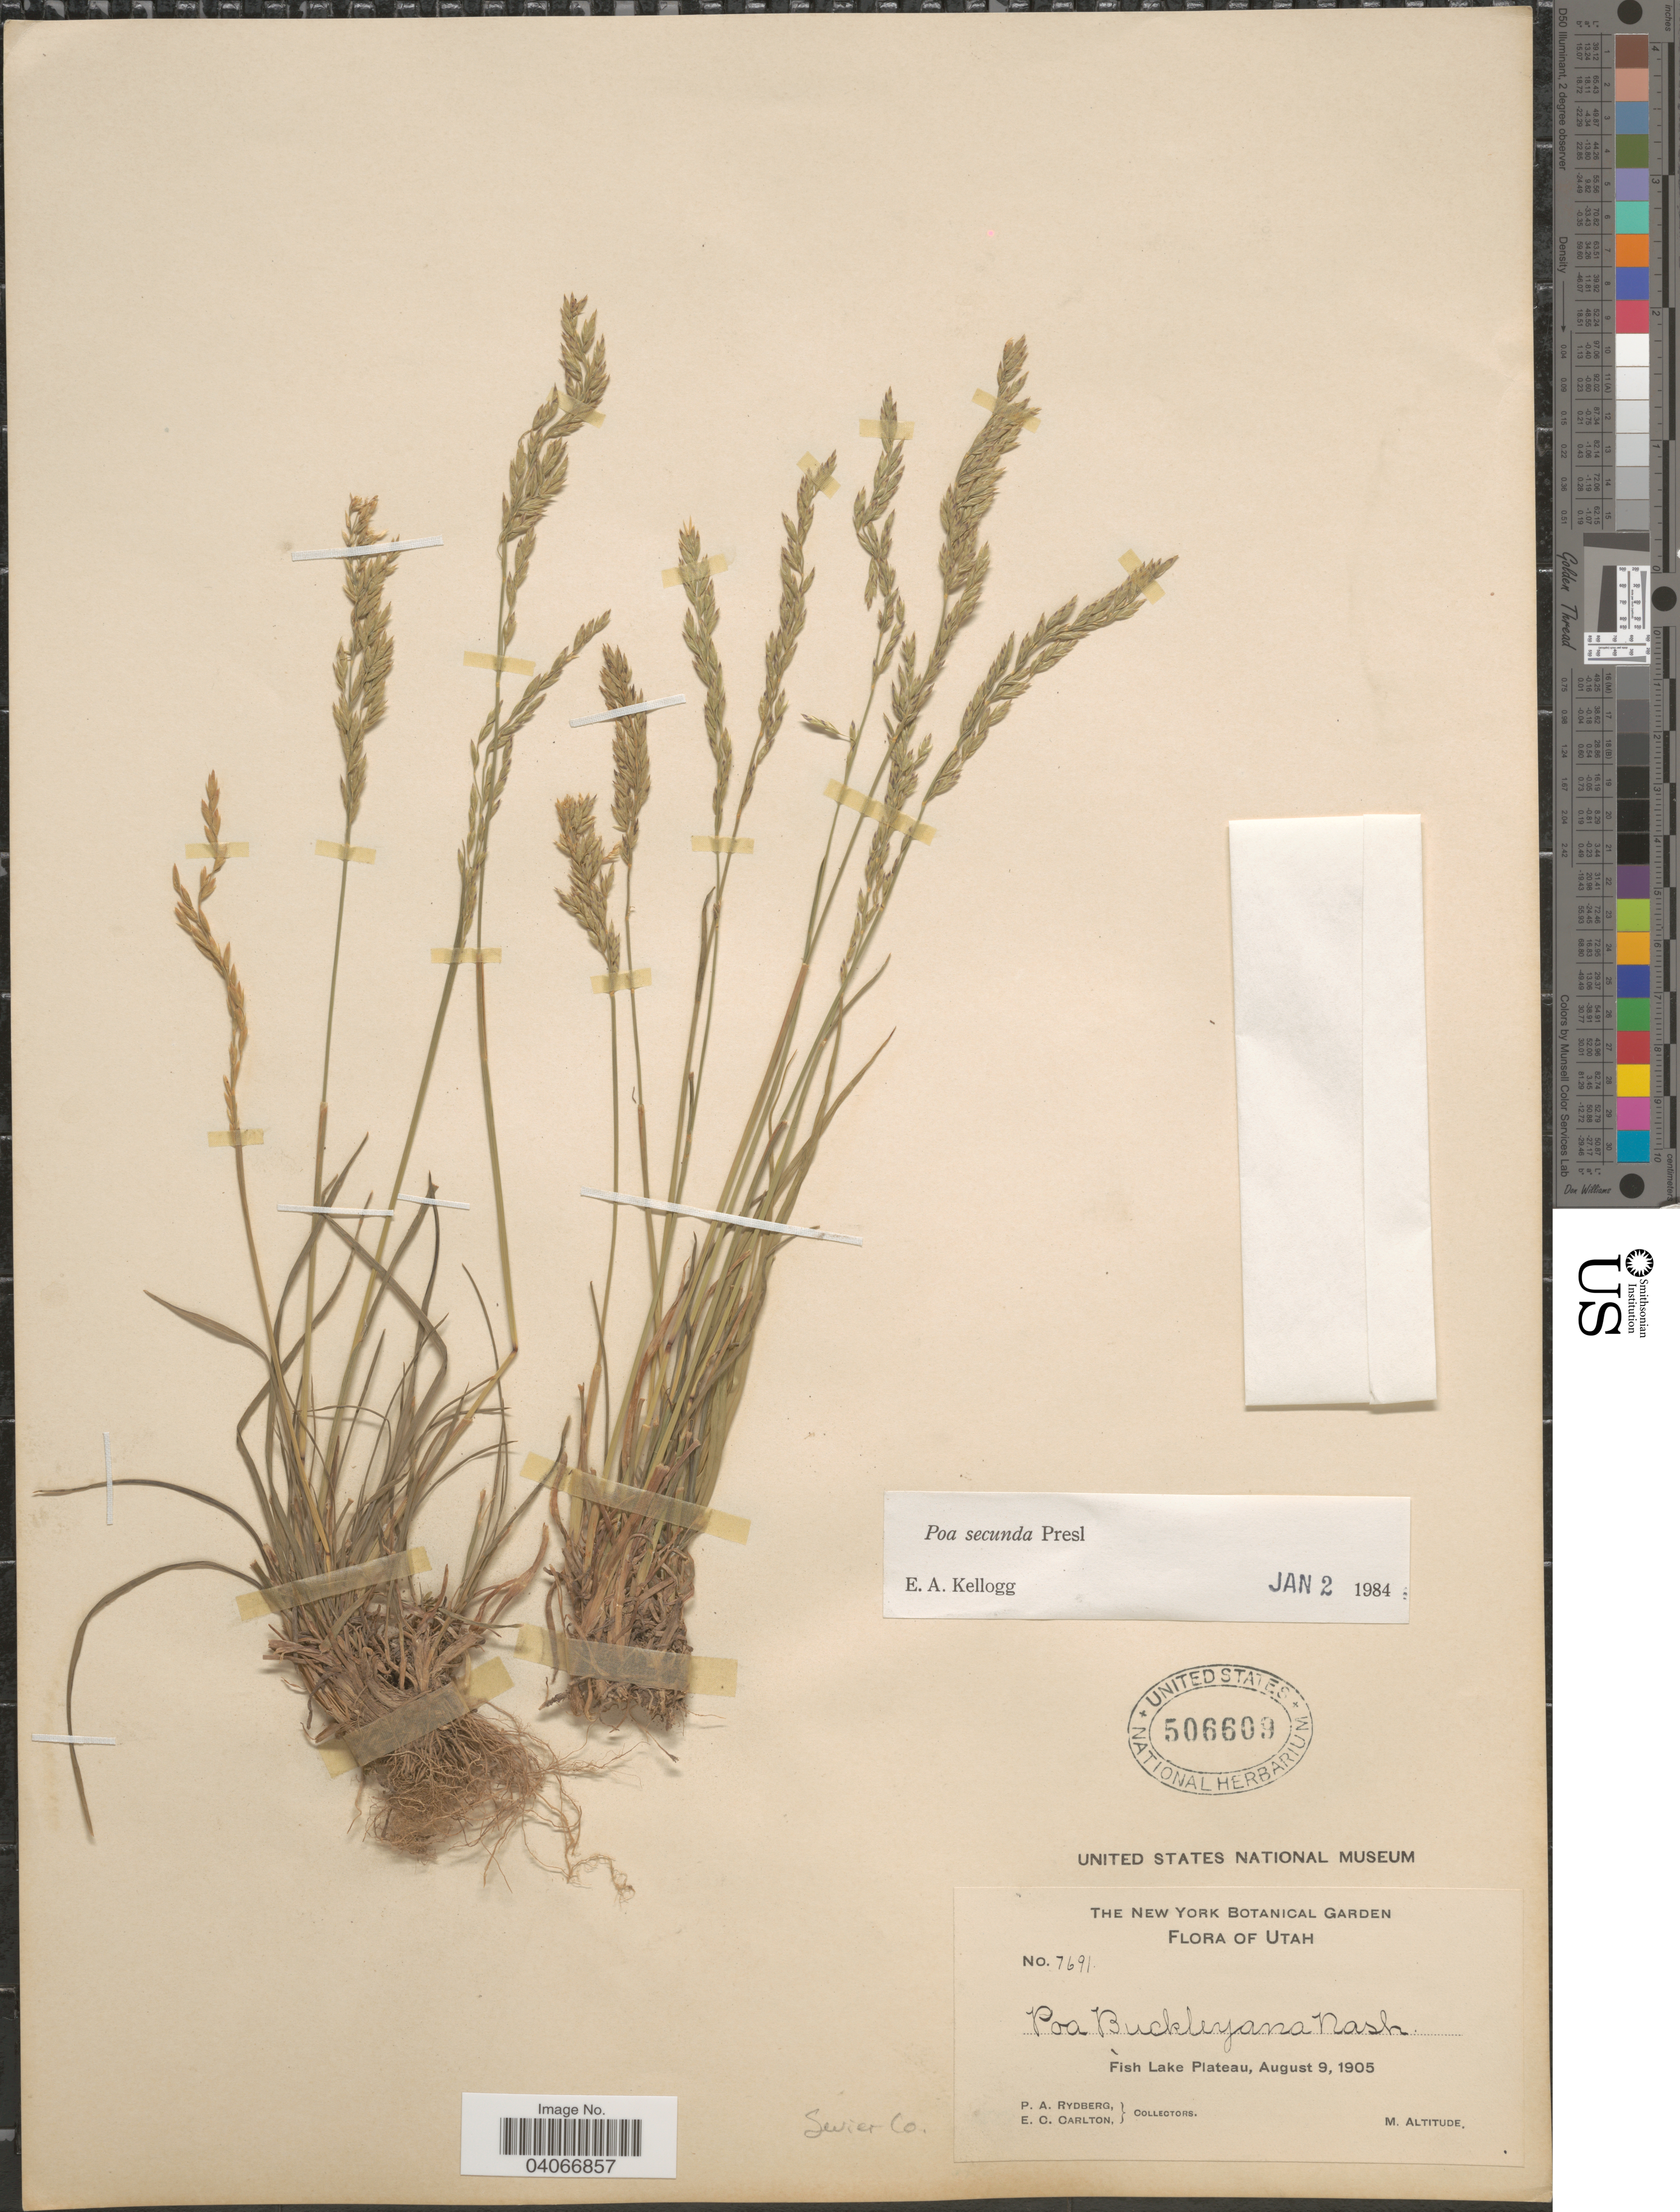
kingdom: Plantae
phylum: Tracheophyta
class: Liliopsida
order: Poales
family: Poaceae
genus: Poa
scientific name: Poa secunda subsp. secunda var. scabrella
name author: (Thurb.) Soreng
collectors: P. A. Rydberg & E. Carlton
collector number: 7691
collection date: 1905-08-09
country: United States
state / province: Utah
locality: Fish Lake Plateau. Sevier Co.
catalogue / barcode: US 506609